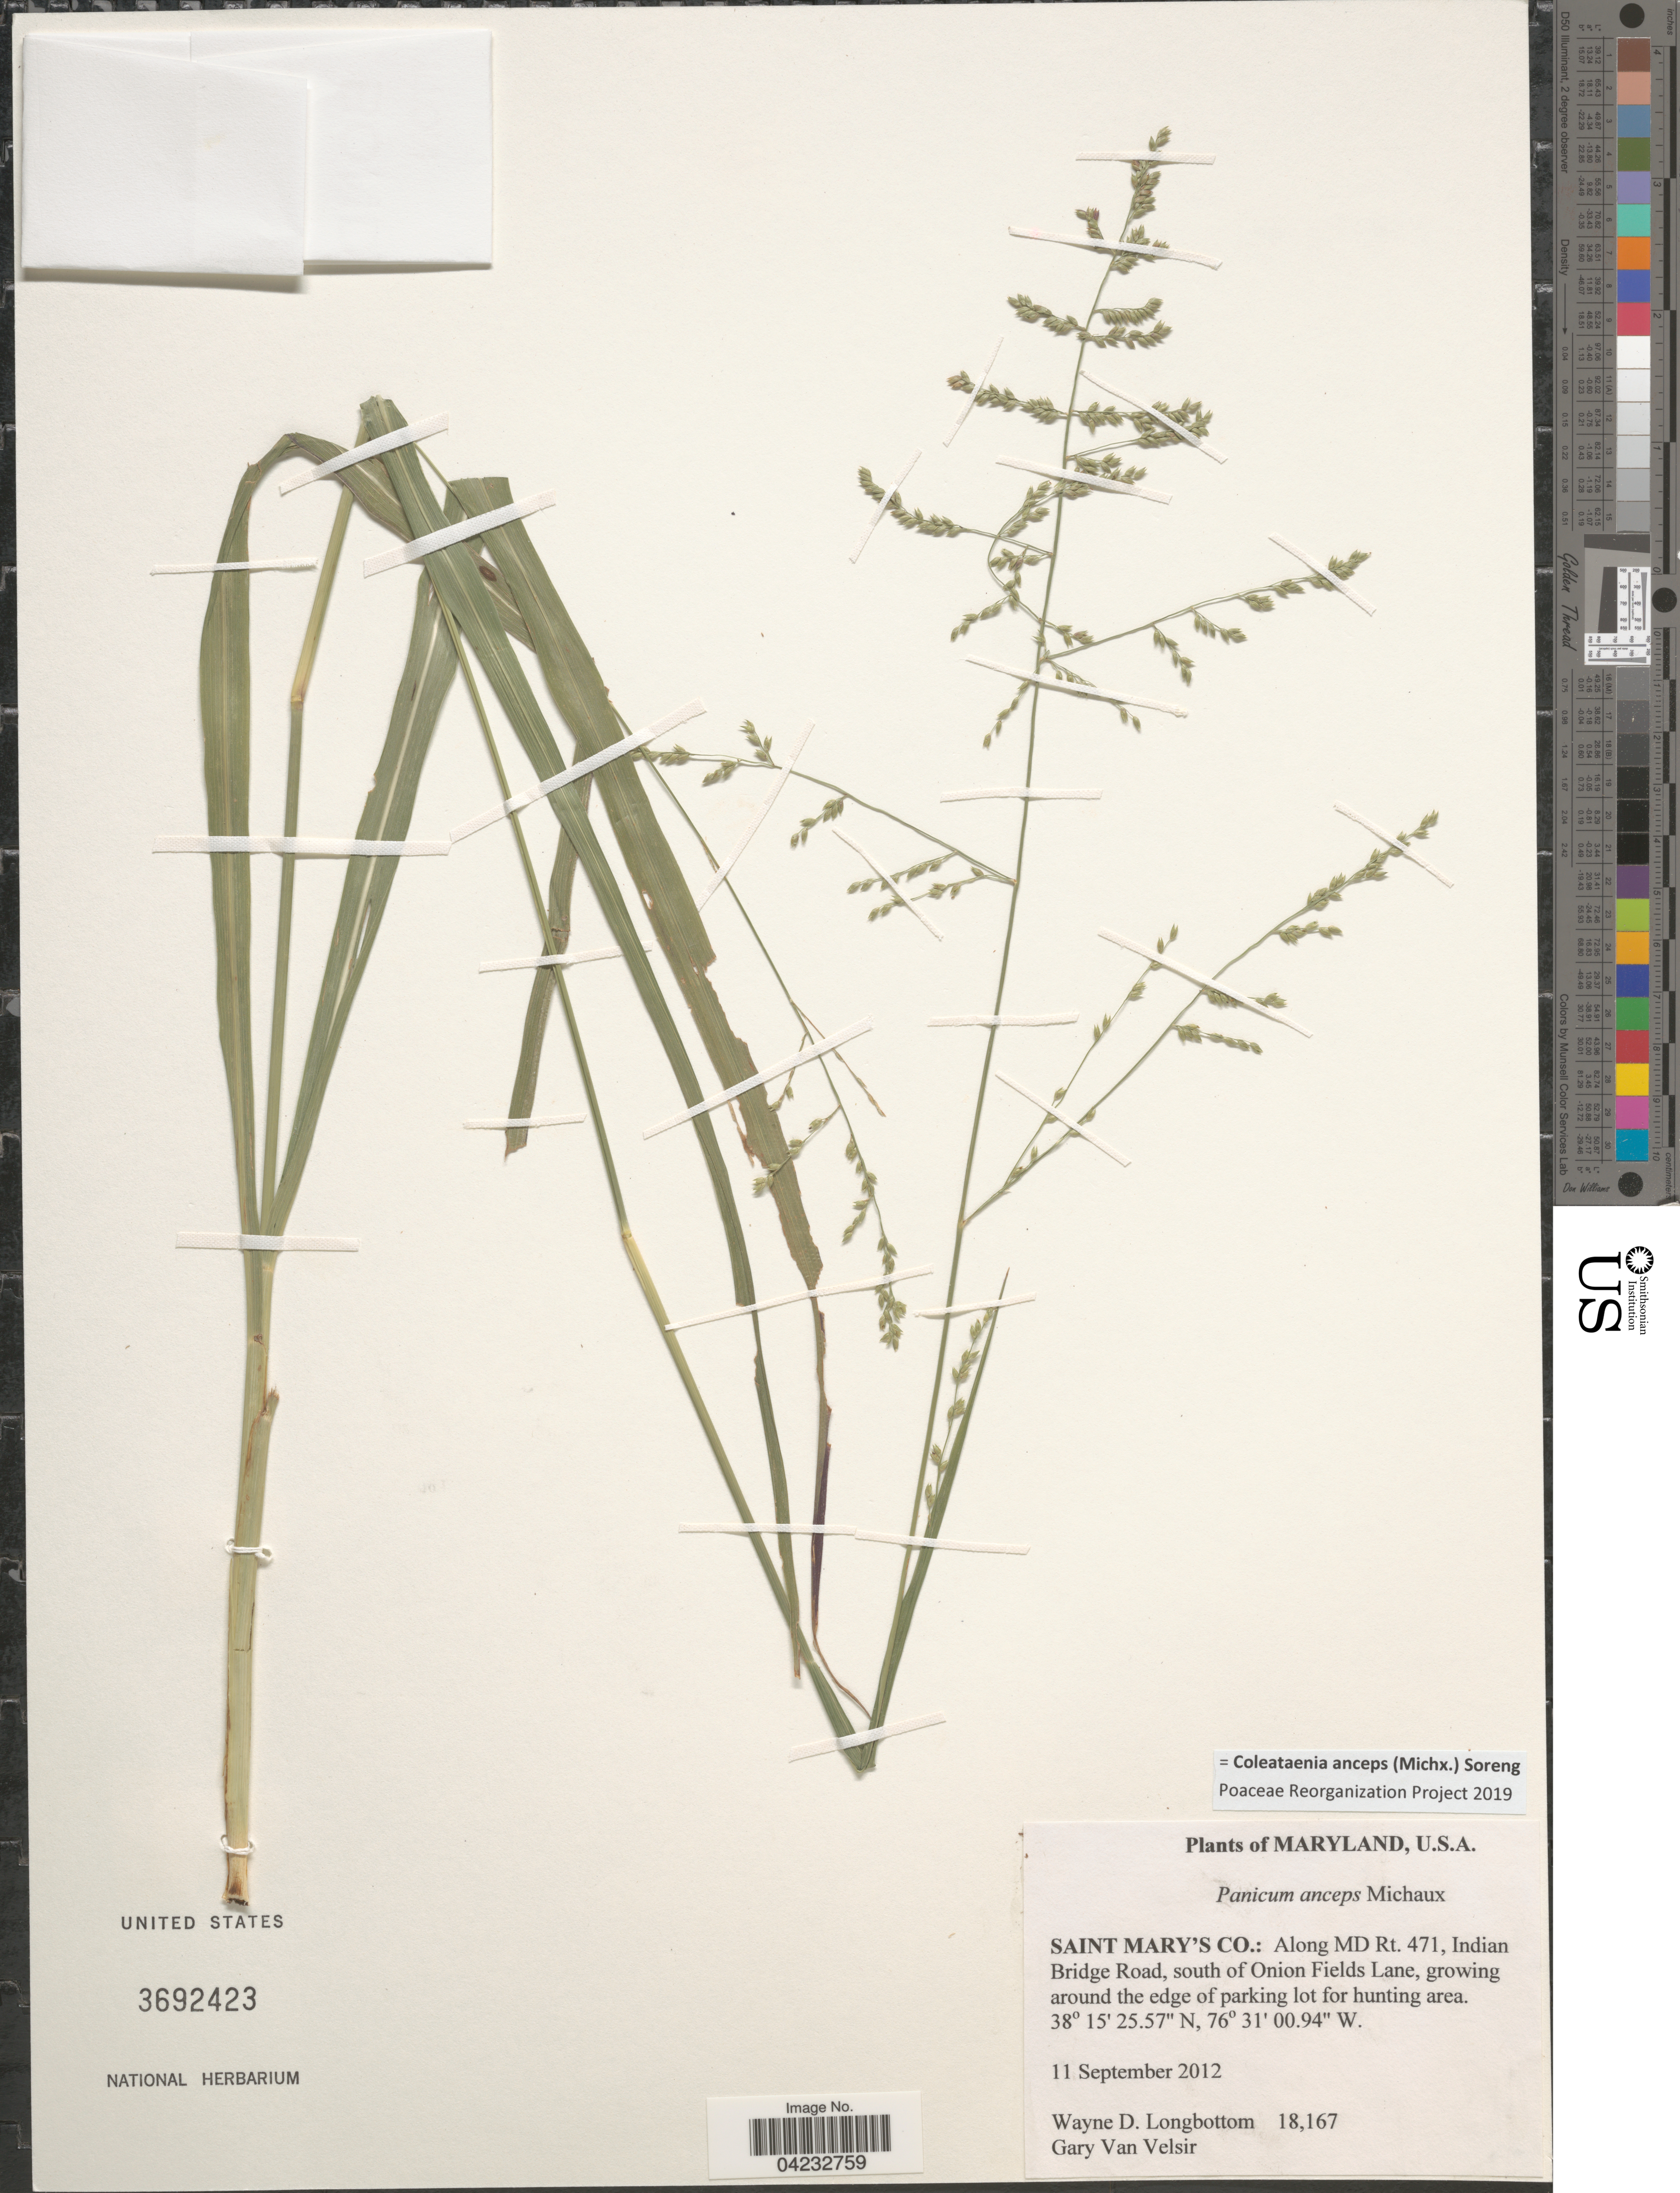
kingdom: Plantae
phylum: Tracheophyta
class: Liliopsida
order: Poales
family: Poaceae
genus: Coleataenia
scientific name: Coleataenia anceps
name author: (Michx.) Soreng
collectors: W. D. Longbottom & G. Van Velsir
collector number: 18167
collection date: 2012-09-11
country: United States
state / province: Maryland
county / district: St. Mary's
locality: Along MD Rt. 471, Indian Bridge Road, south of Onion Fields Lane.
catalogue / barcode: US 3692423